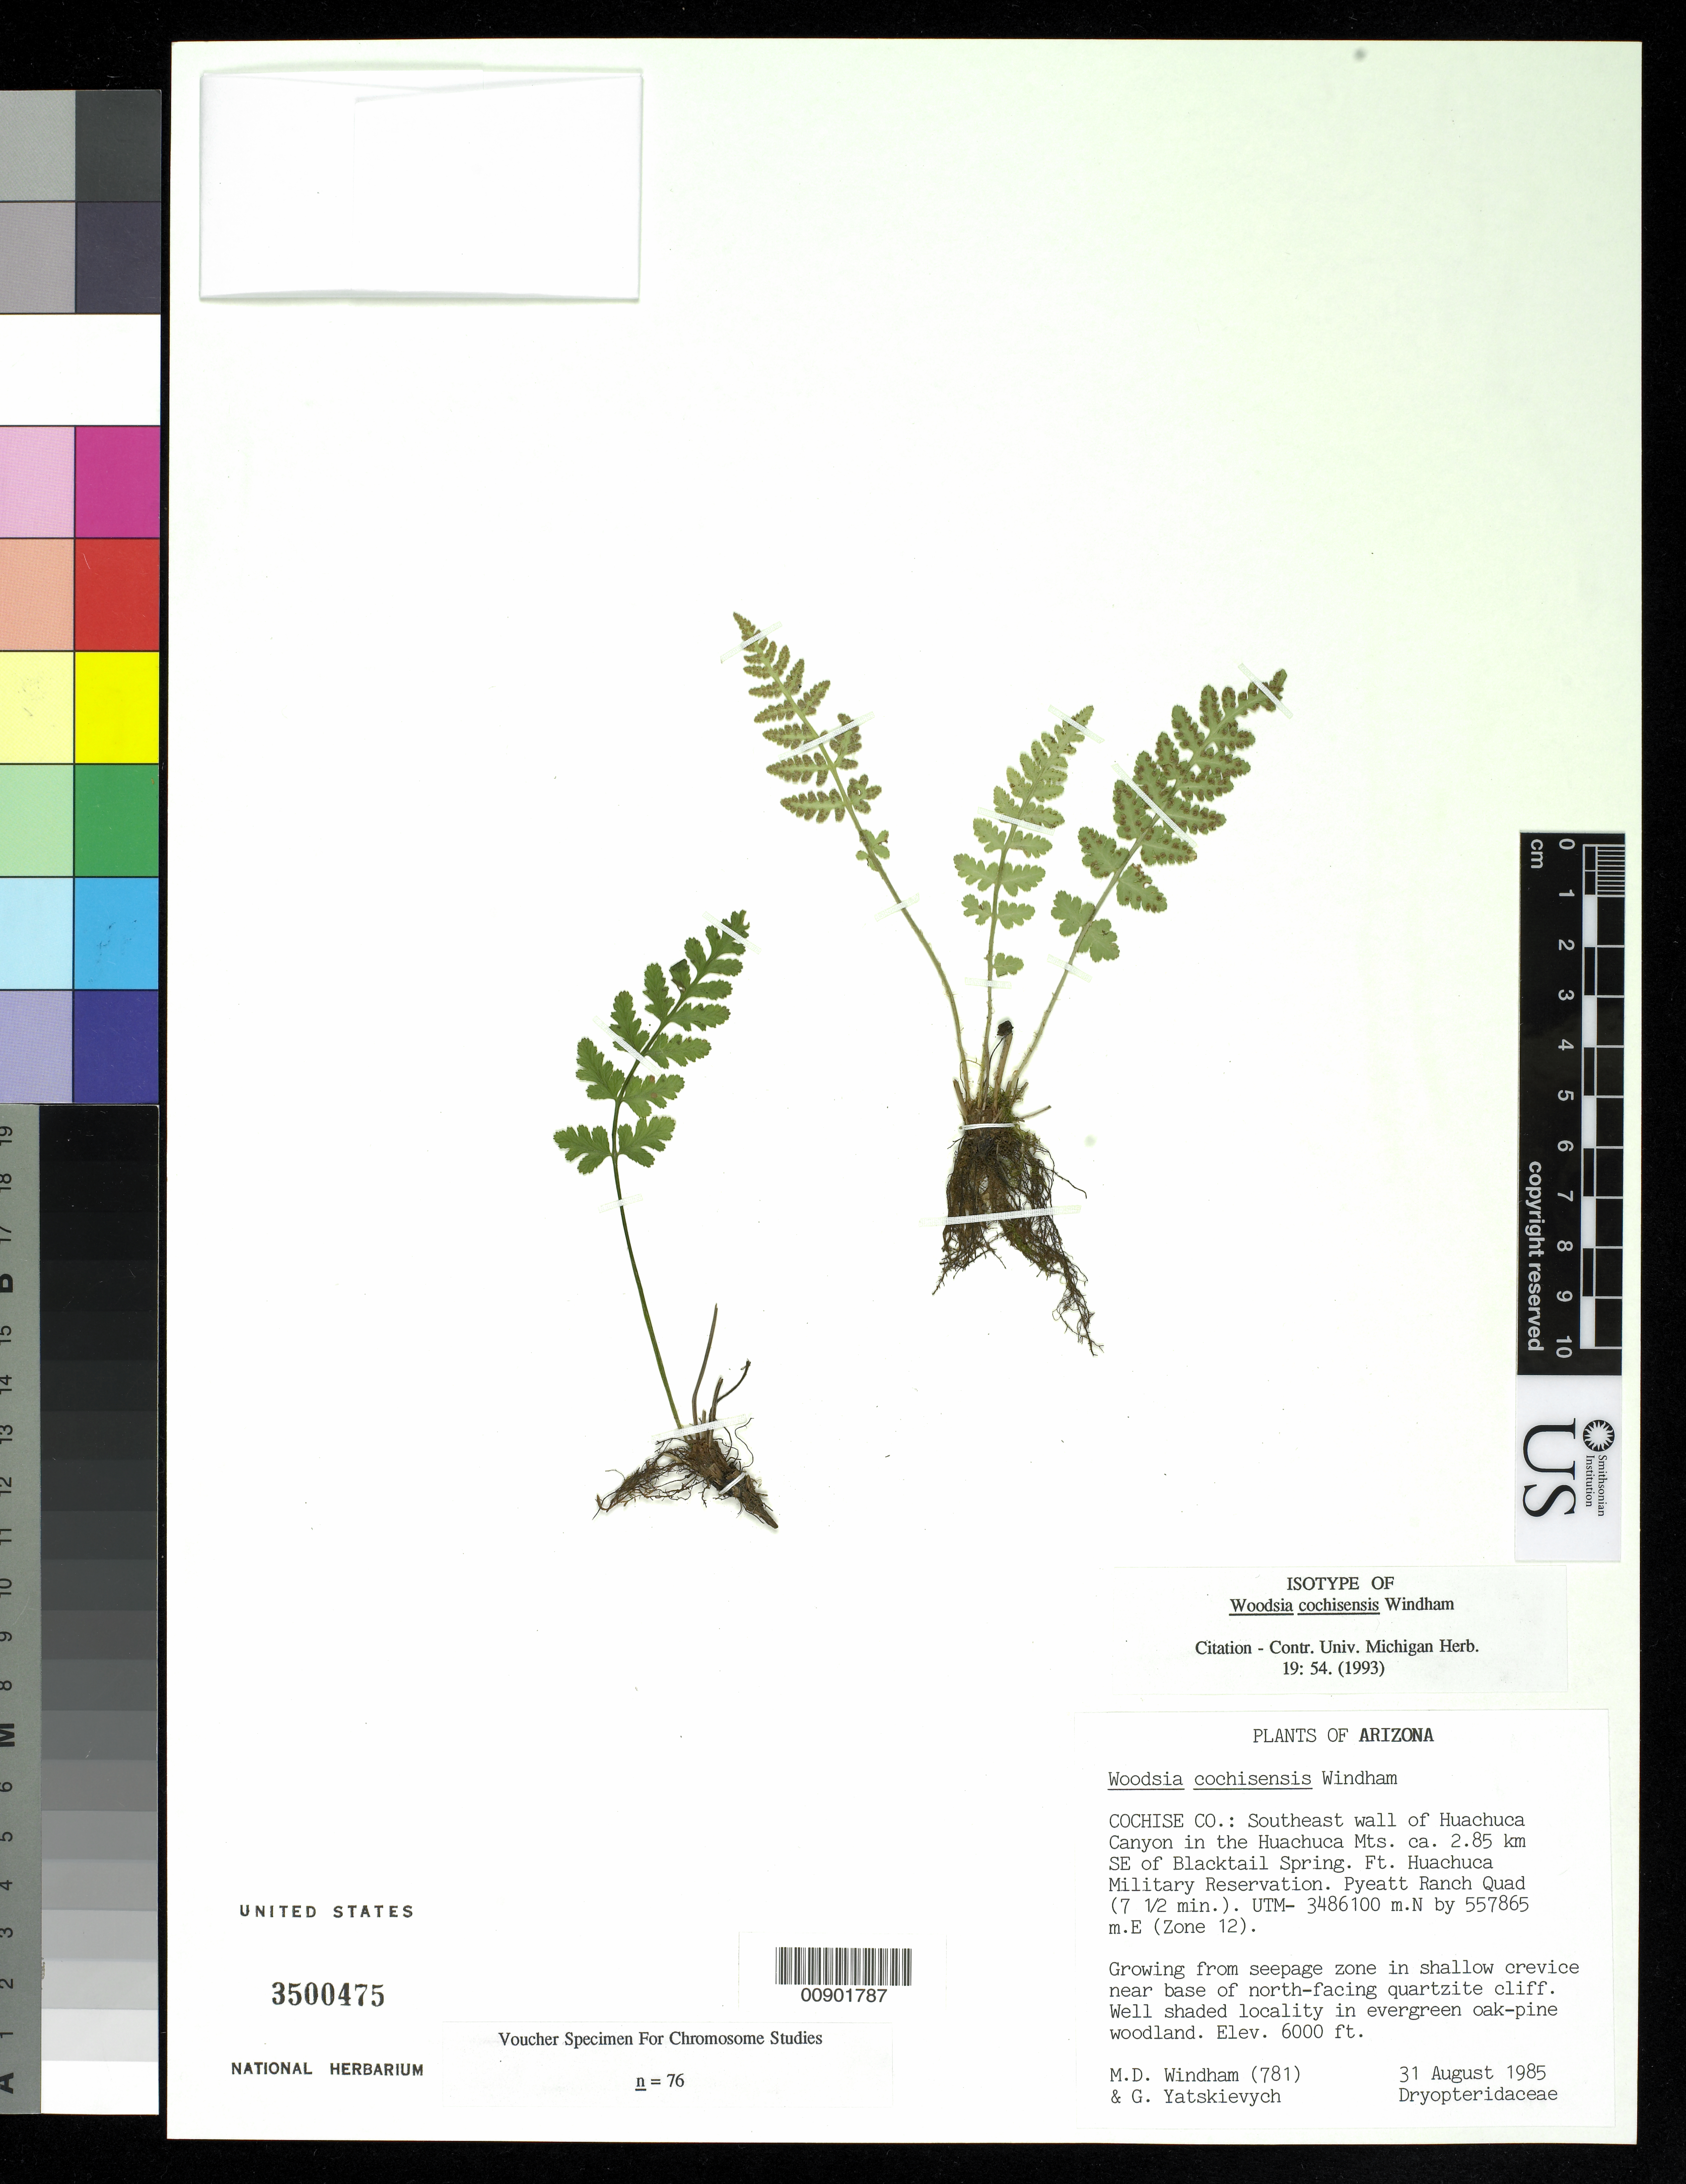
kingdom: Plantae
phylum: Tracheophyta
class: Polypodiopsida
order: Polypodiales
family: Woodsiaceae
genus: Woodsia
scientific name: Woodsia cochisensis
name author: Windham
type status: Isotype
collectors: M. D. Windham & G. Yatskievych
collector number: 781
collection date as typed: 31 Aug 1985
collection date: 1985-08-31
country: United States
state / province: Arizona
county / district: Cochise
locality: Cochise Co.: Southeast wall of Huachuca Canyon in the Huachuca Mts. Ca. 2.85 km SE of Blacktail Spring. Ft. Huachuca Military Reservation. Pyeatt Ranch Quad (7 1/2 min.).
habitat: Growing from seepage zone in shallow crevice near base of north-facing quartzite cliff. Well shaded locality in evergreen oak-pine woodland.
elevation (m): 1829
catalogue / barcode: US 3500475